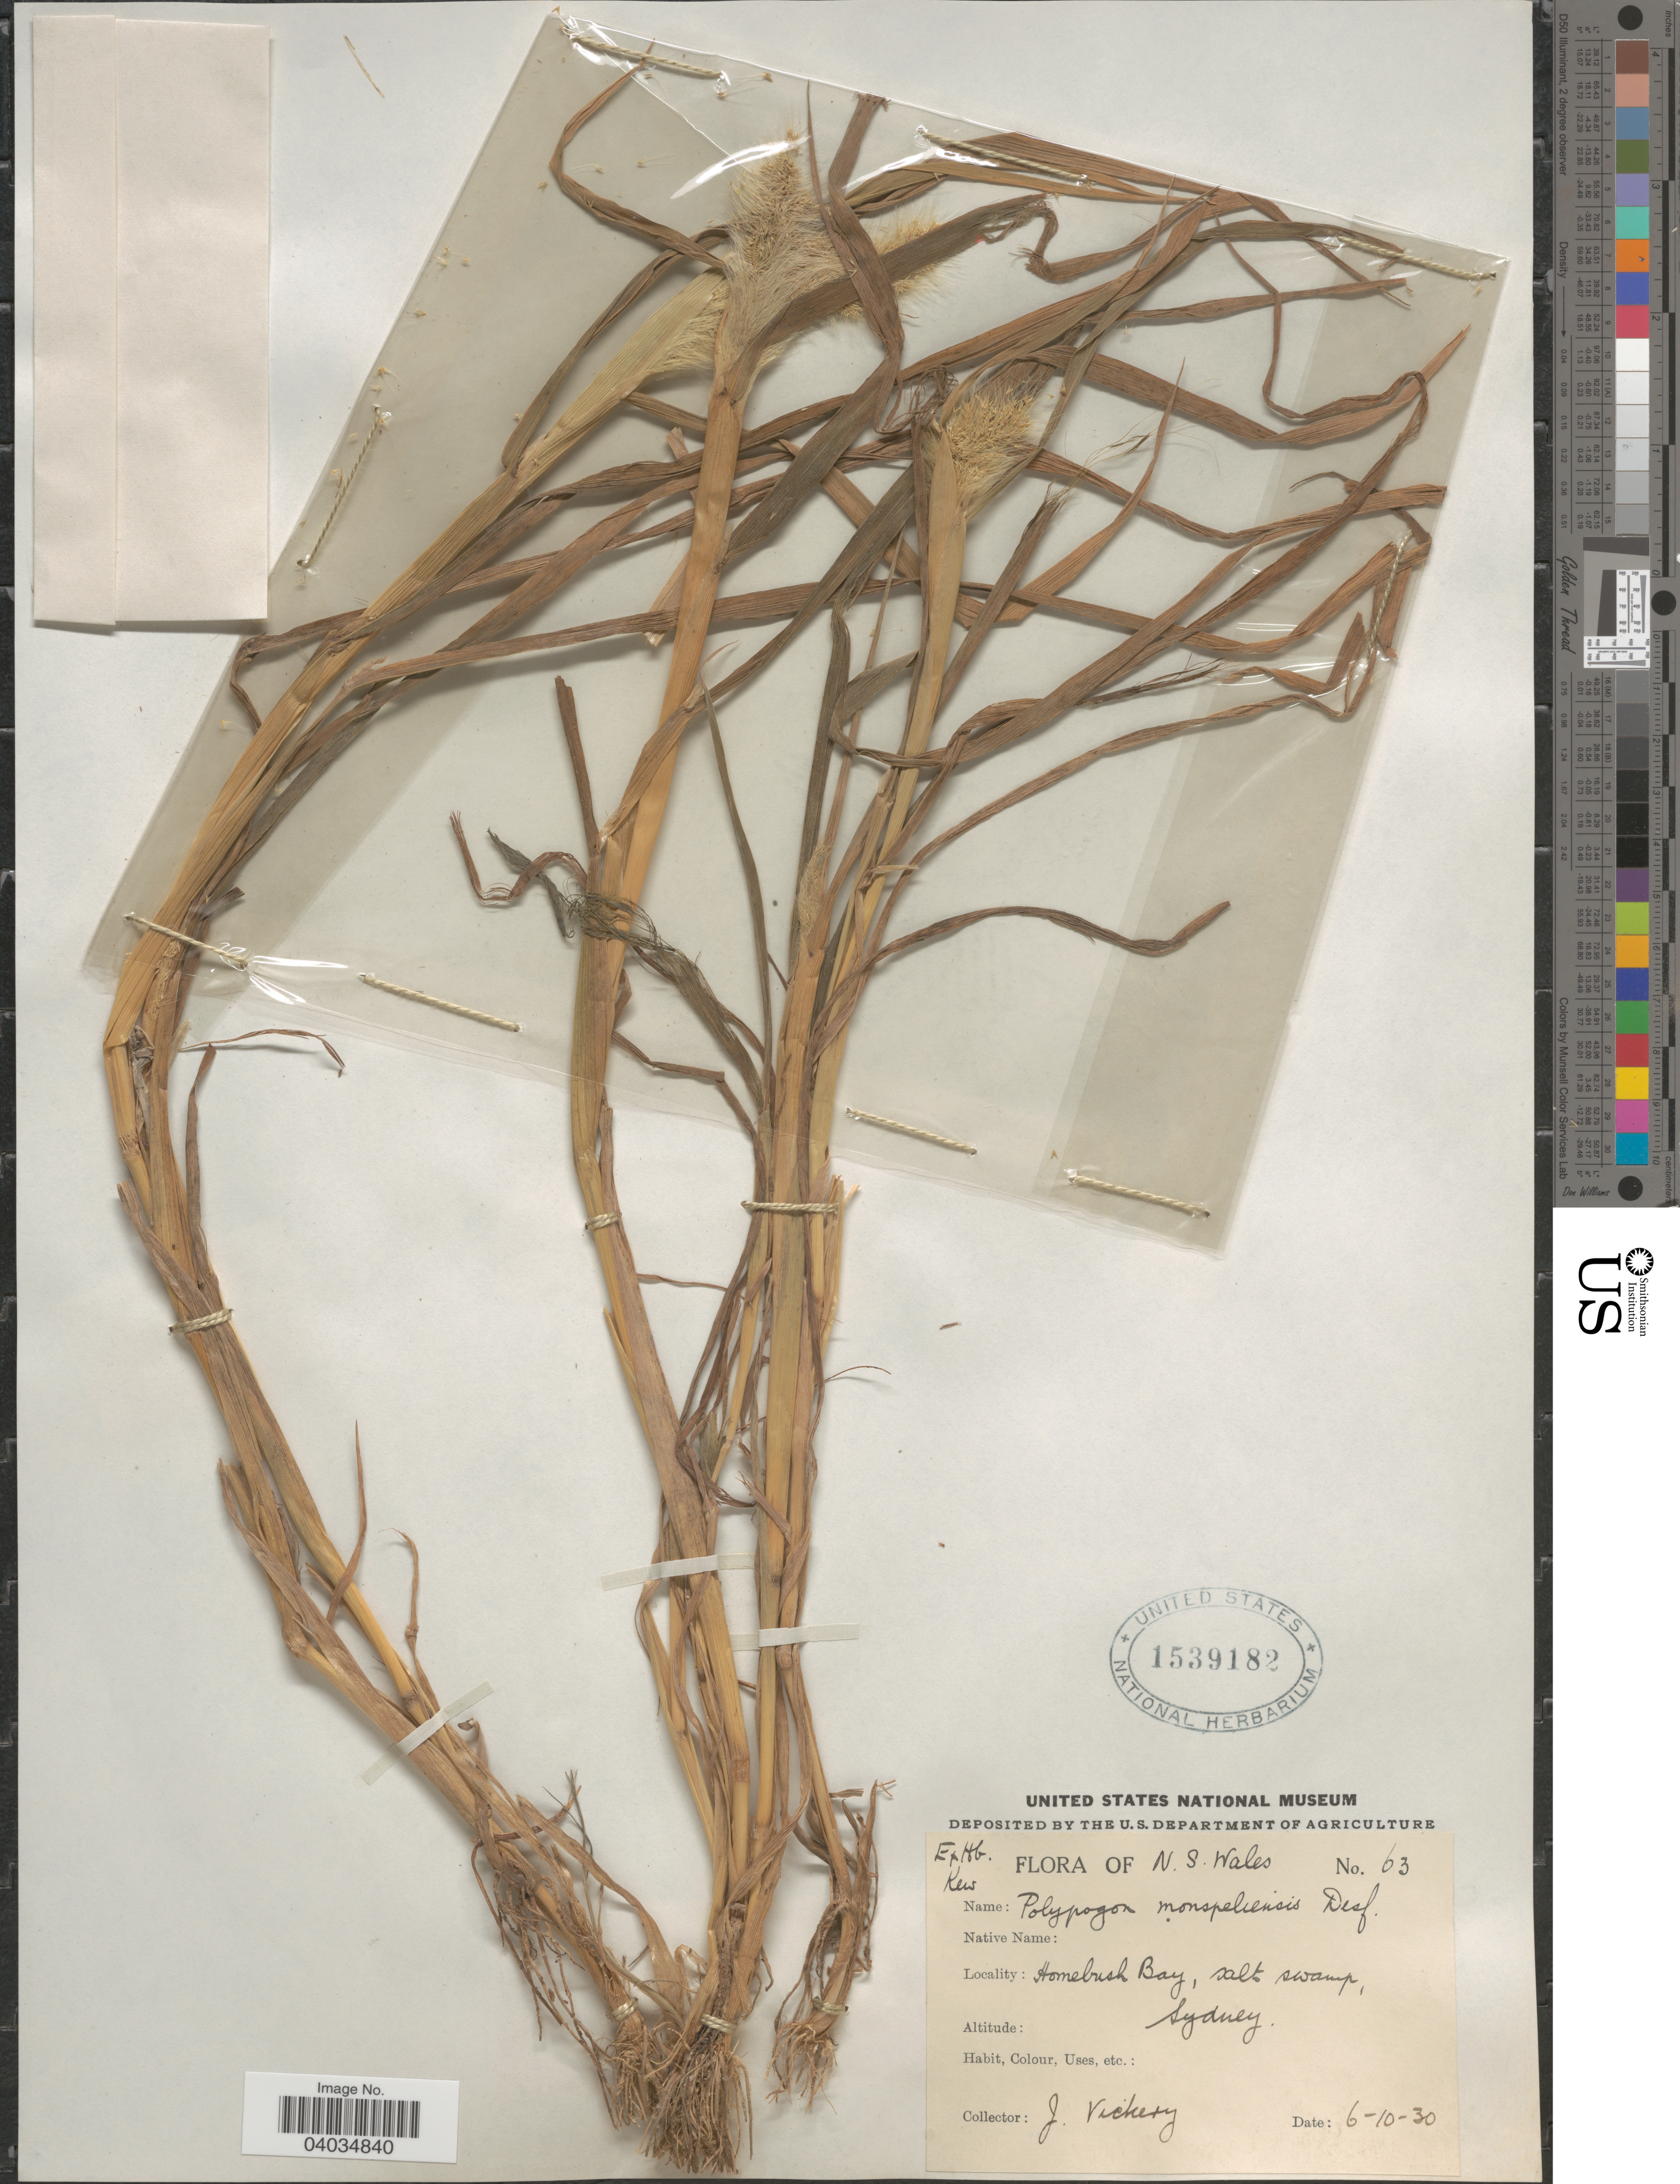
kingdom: Plantae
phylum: Tracheophyta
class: Liliopsida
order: Poales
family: Poaceae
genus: Polypogon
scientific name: Polypogon monspeliensis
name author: (L.) Desf.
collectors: J. Vickery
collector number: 63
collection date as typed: Transcribed d/m/y: 6/10/30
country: Australia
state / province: New South Wales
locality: Homebush Bay, Sydney.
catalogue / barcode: US 1539182